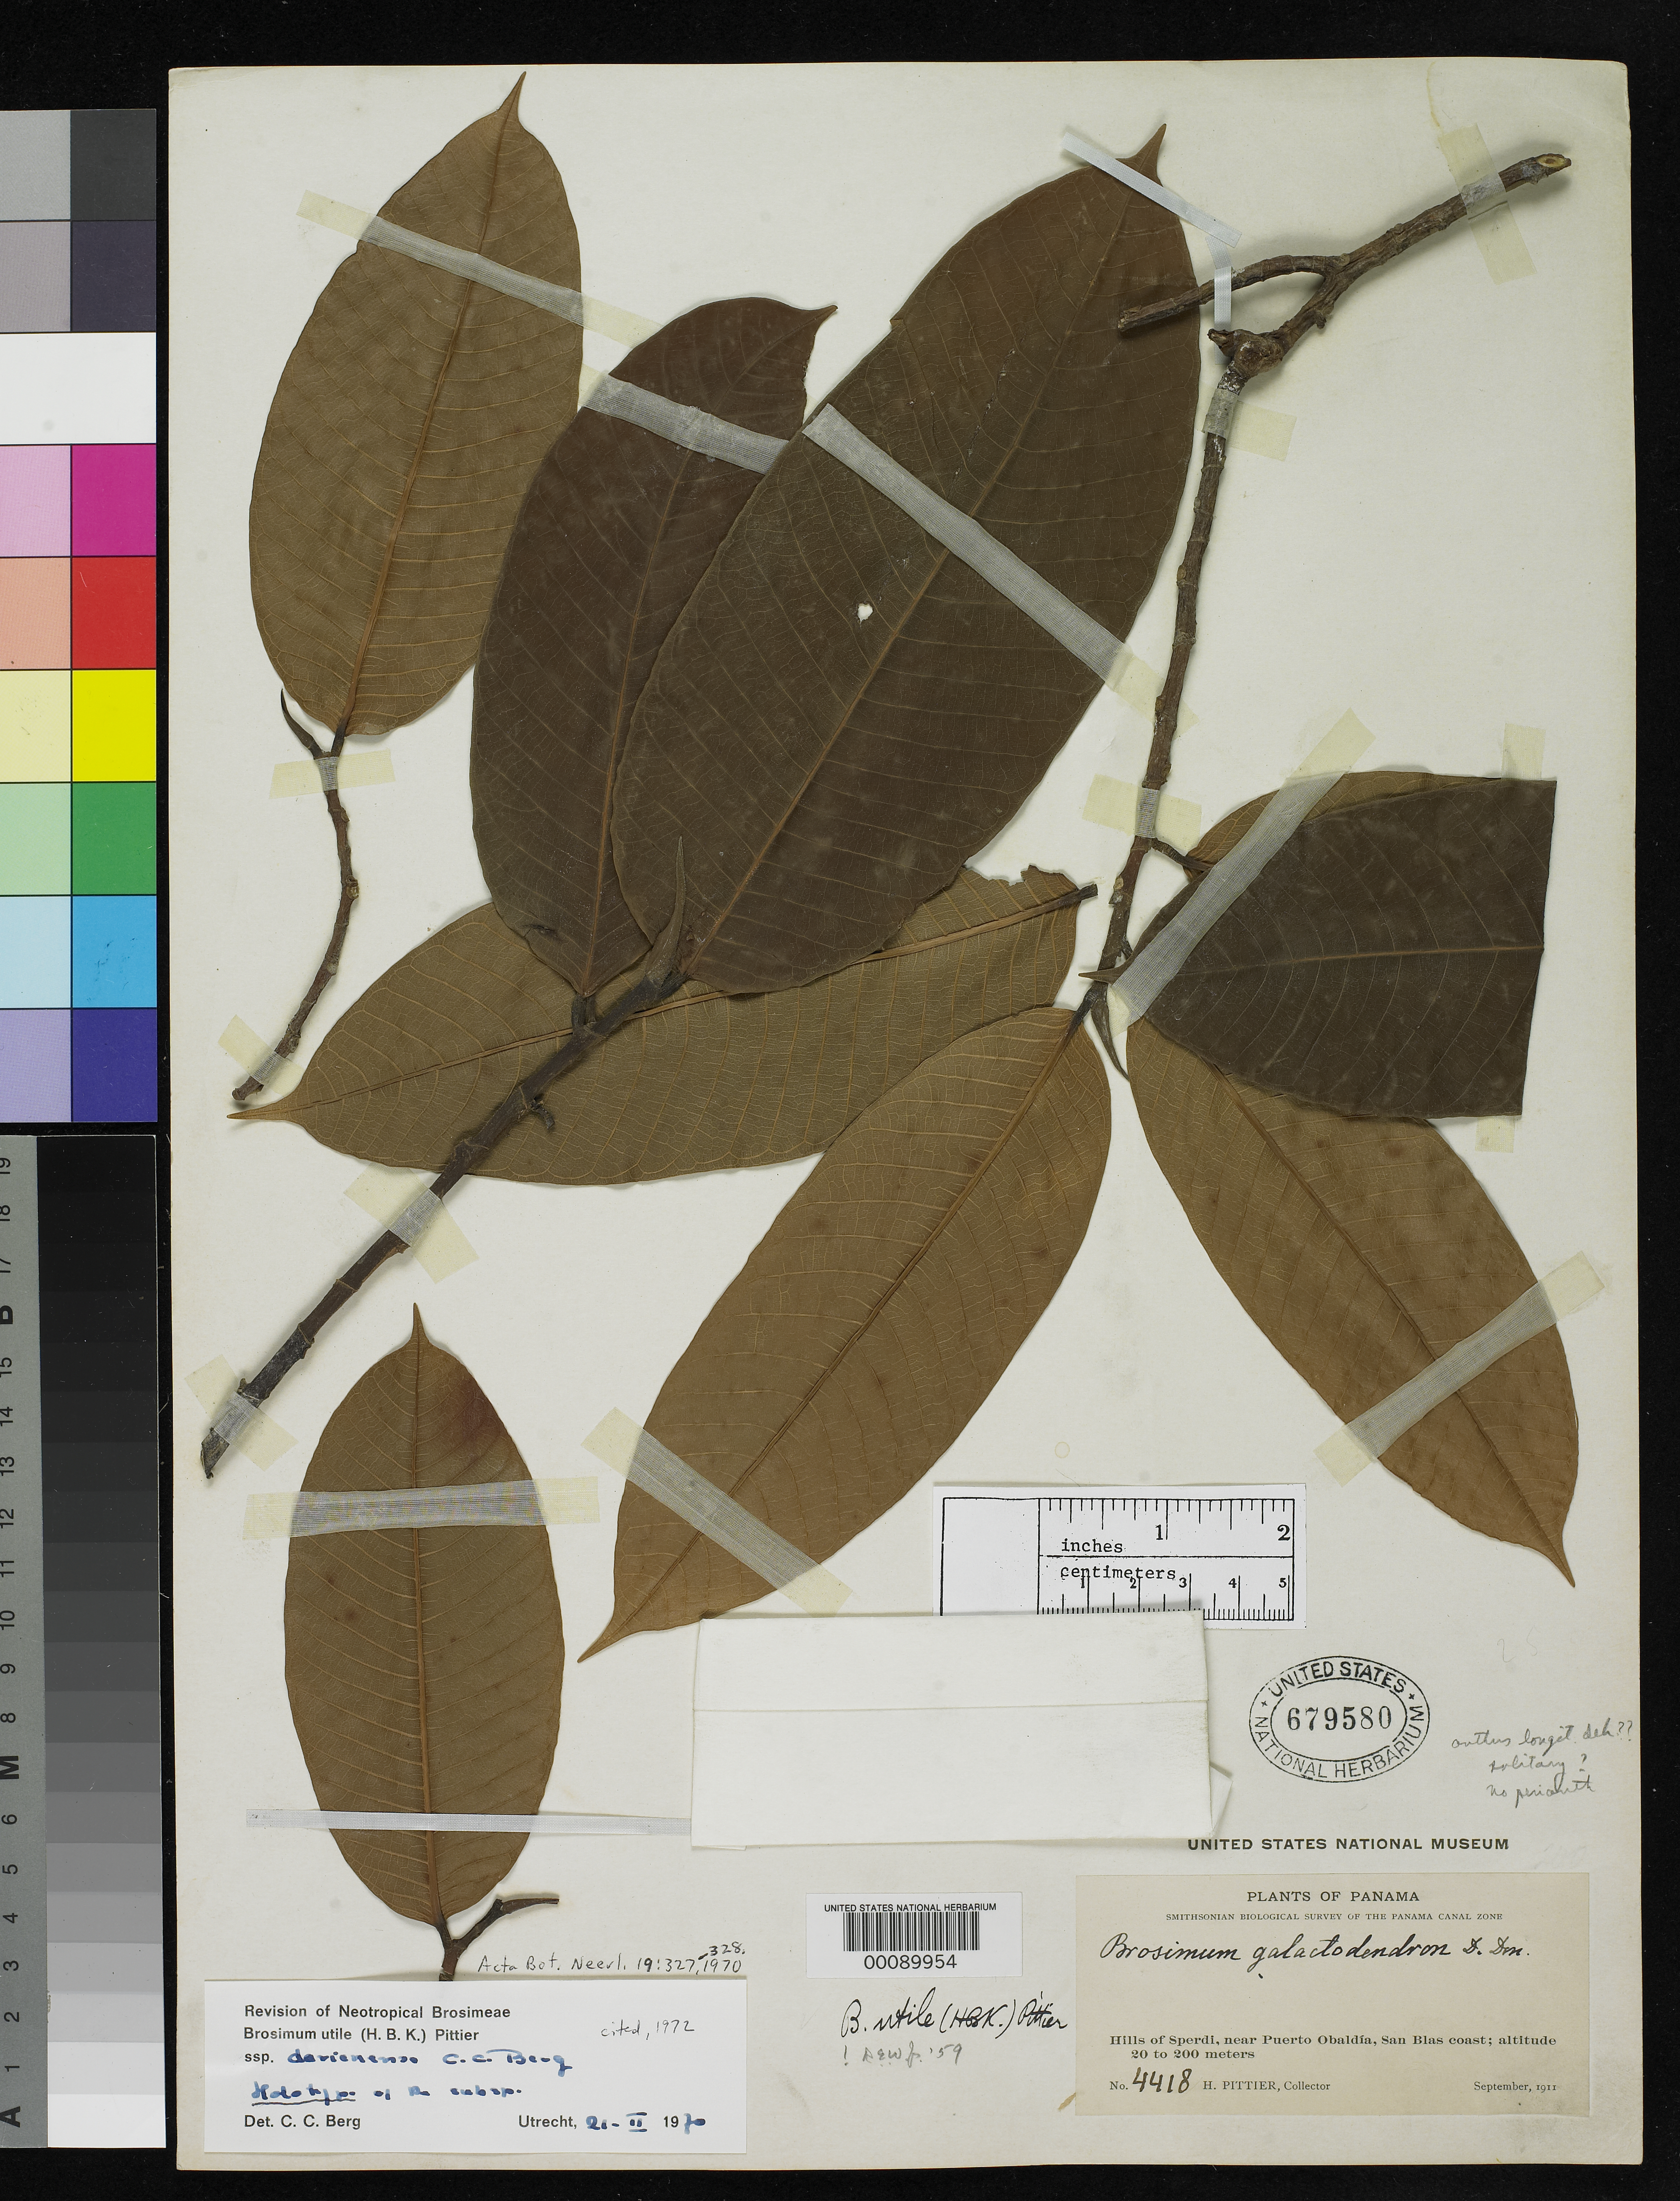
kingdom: Plantae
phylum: Tracheophyta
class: Magnoliopsida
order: Rosales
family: Moraceae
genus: Brosimum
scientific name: Brosimum utile subsp. darienense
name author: C.C. Berg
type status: Holotype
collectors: H. F. Pittier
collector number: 4418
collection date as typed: Sep 1911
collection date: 1911-09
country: Panama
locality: Hills of Sperdi, near Puerto Obaldia.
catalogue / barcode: US 679580